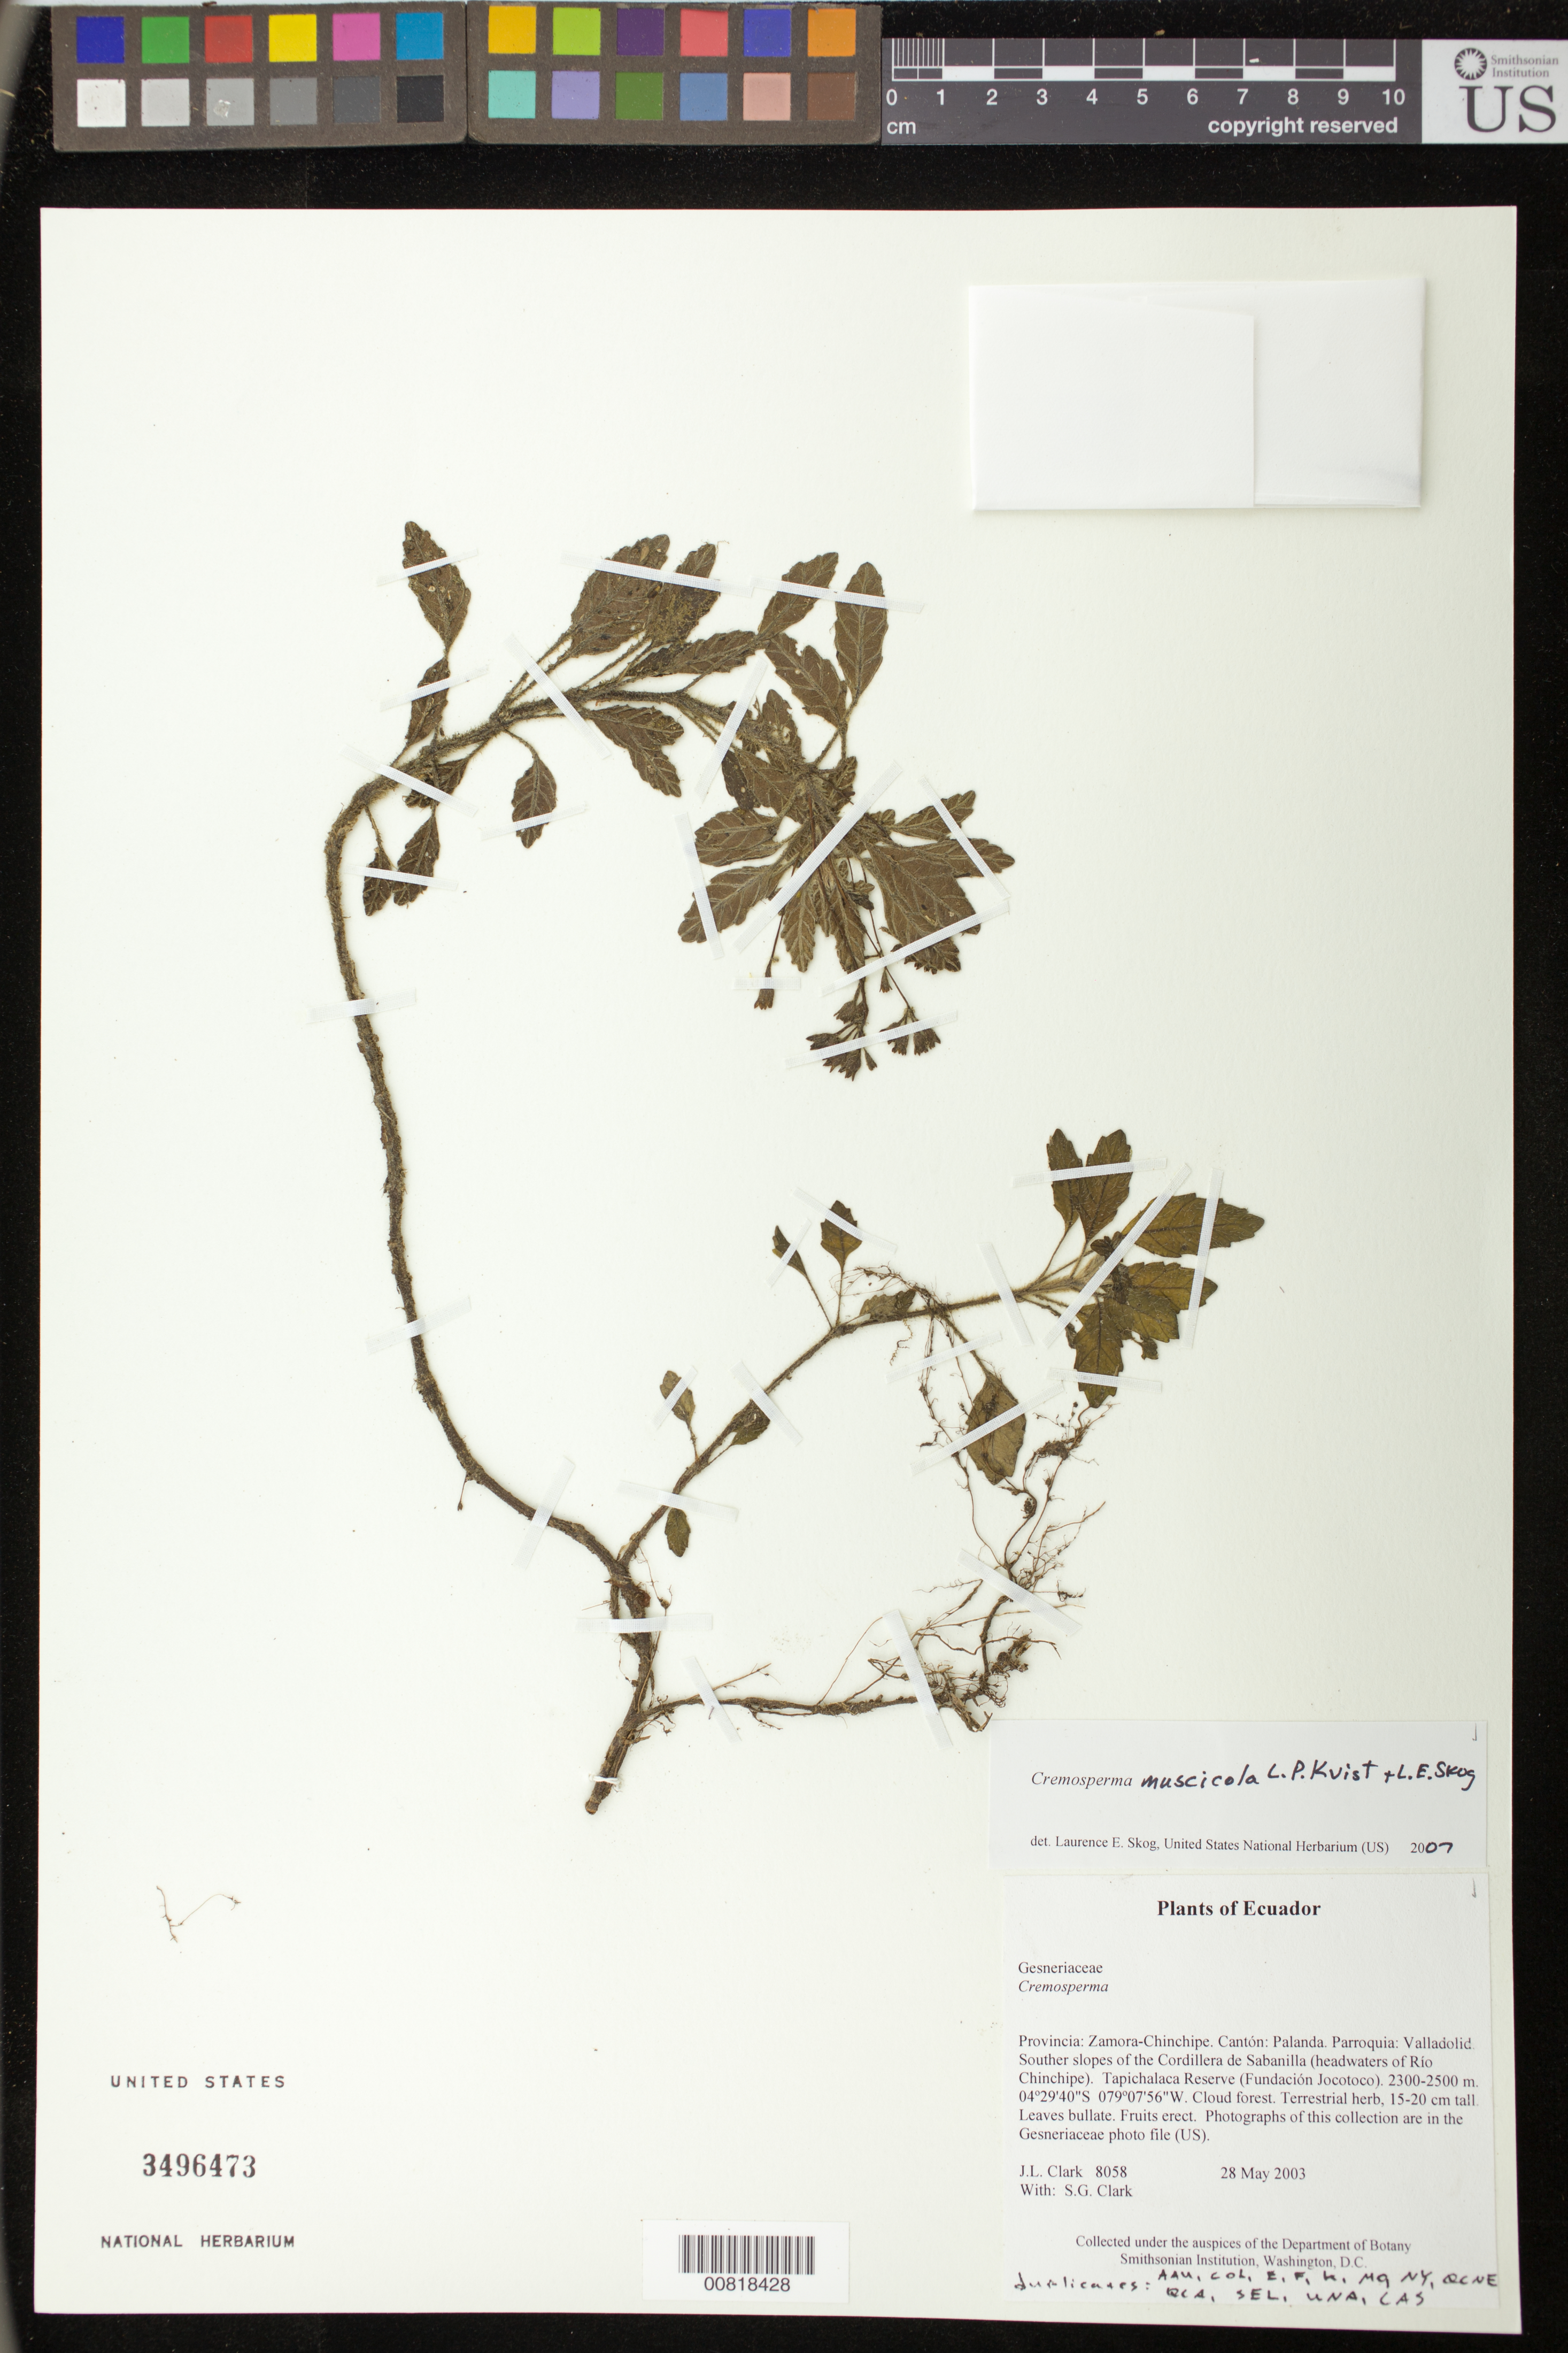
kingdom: Plantae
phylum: Tracheophyta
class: Magnoliopsida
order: Lamiales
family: Gesneriaceae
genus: Cremosperma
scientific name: Cremosperma muscicola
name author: L.P. Kvist & L.E. Skog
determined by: Skog, Laurence E.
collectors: J. L. Clark & S. G. Clark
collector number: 8058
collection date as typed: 28 May 2003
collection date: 2003-05-28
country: Ecuador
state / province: Zamora-Chinchipe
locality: Palanda. Parroquia: Valladolid. Souther slopes of the Cordillera de Sabanilla (headwaters of Río Chinchipe). Tapichalaca Reserve (Fundación Jocotoco).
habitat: Cloud forest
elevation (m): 2300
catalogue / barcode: US 3496473